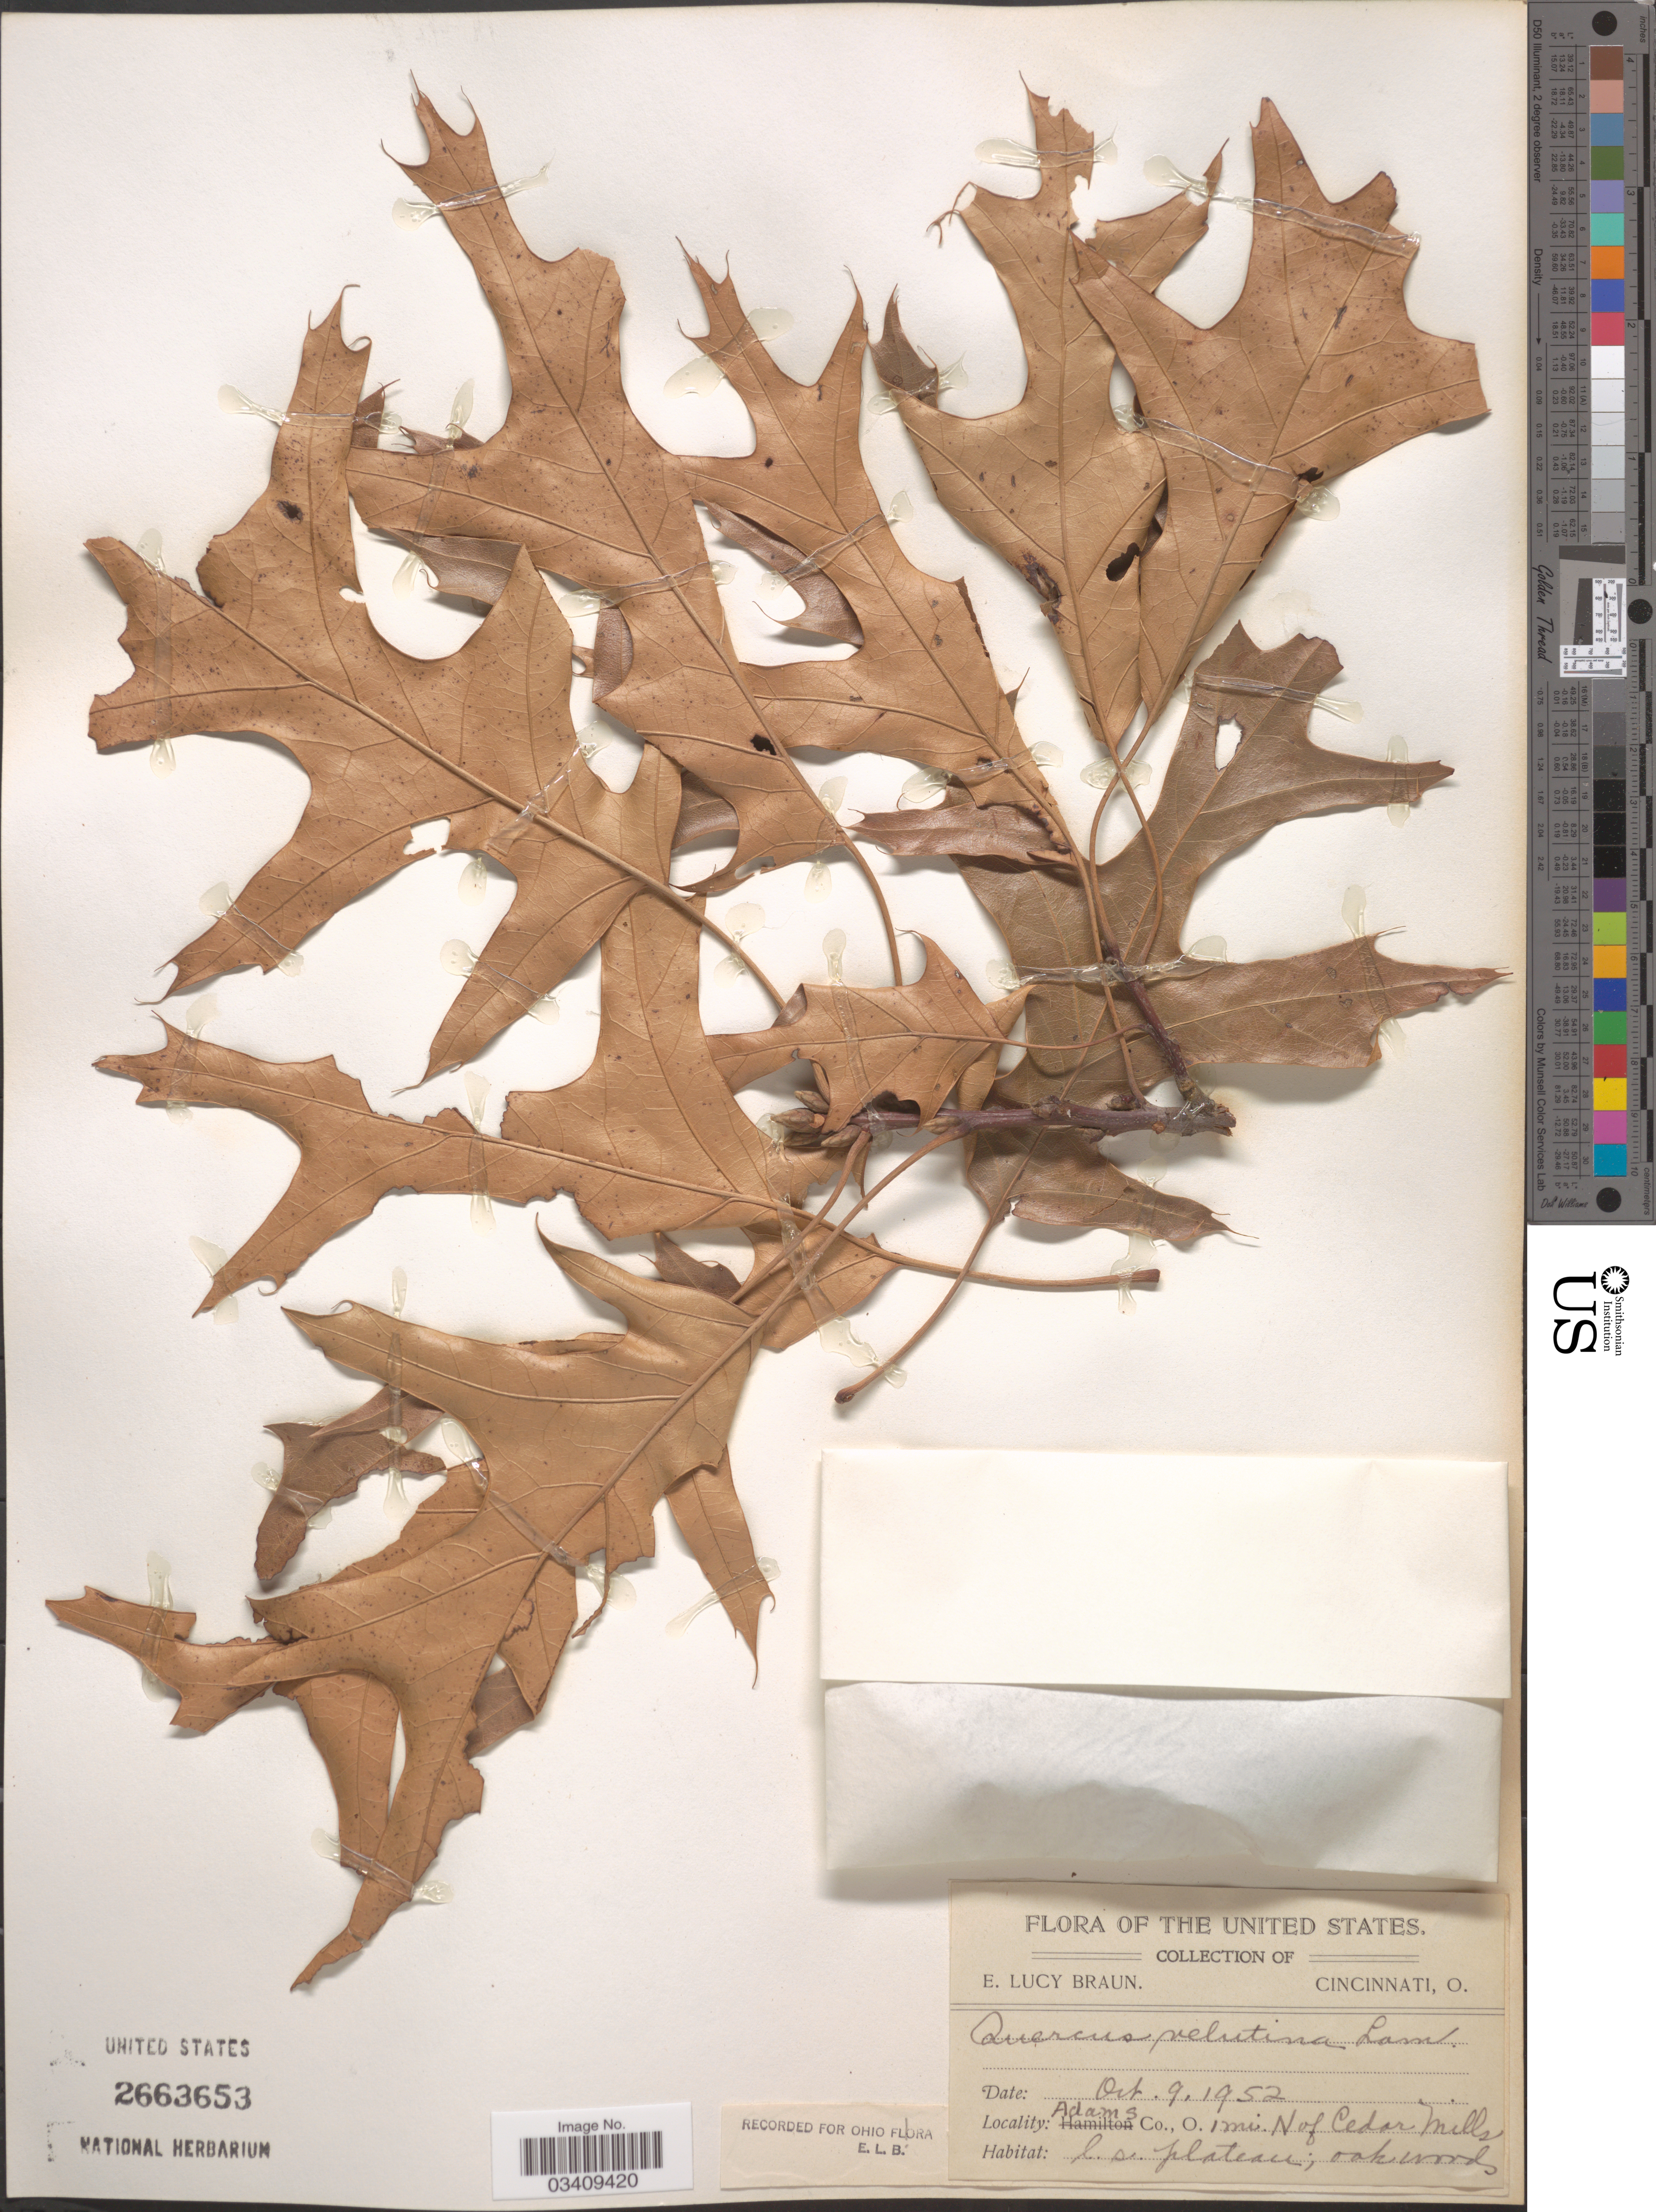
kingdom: Plantae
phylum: Tracheophyta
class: Magnoliopsida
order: Fagales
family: Fagaceae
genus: Quercus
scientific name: Quercus velutina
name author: Lam.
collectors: E. L. Braun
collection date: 1952-10-09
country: United States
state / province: Ohio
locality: Adams Co., 1 mi. N of Cedar Mills, l.s. plateau.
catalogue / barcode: US 2663653